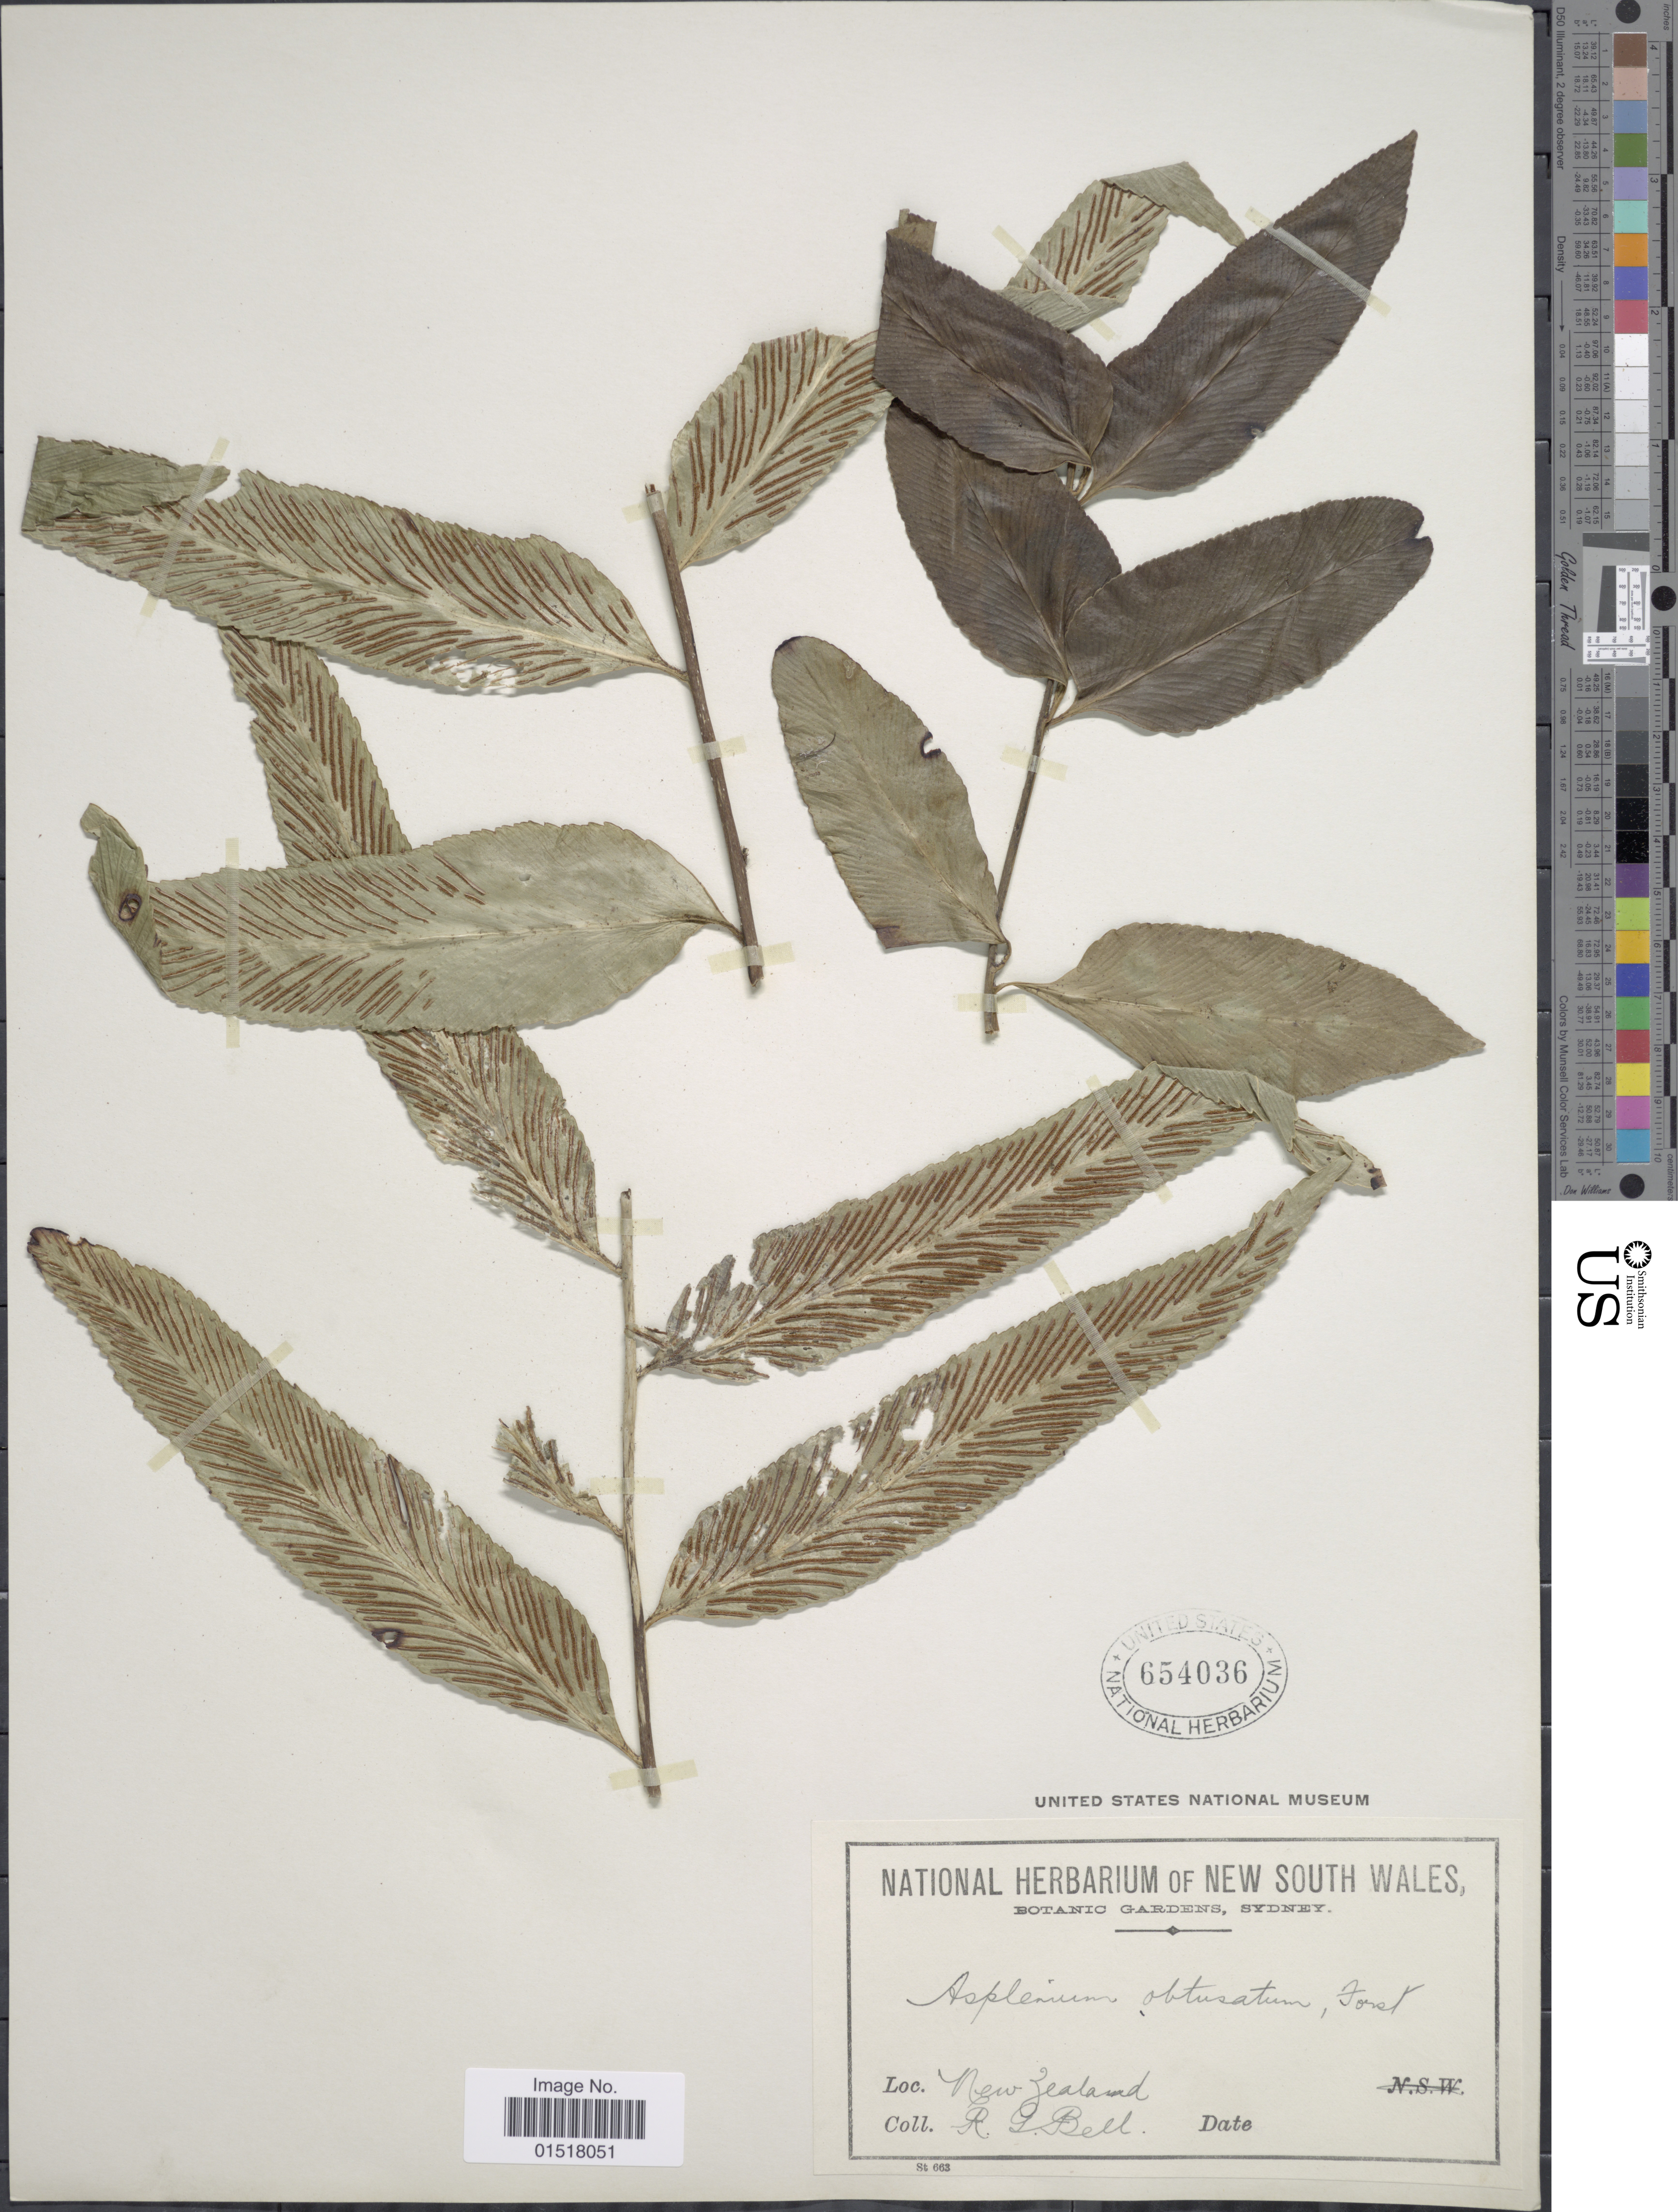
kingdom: Plantae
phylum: Tracheophyta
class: Polypodiopsida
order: Polypodiales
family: Aspleniaceae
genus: Asplenium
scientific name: Asplenium oblongifolium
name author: Colenso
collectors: R. Bell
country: New Zealand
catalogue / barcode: US 654036